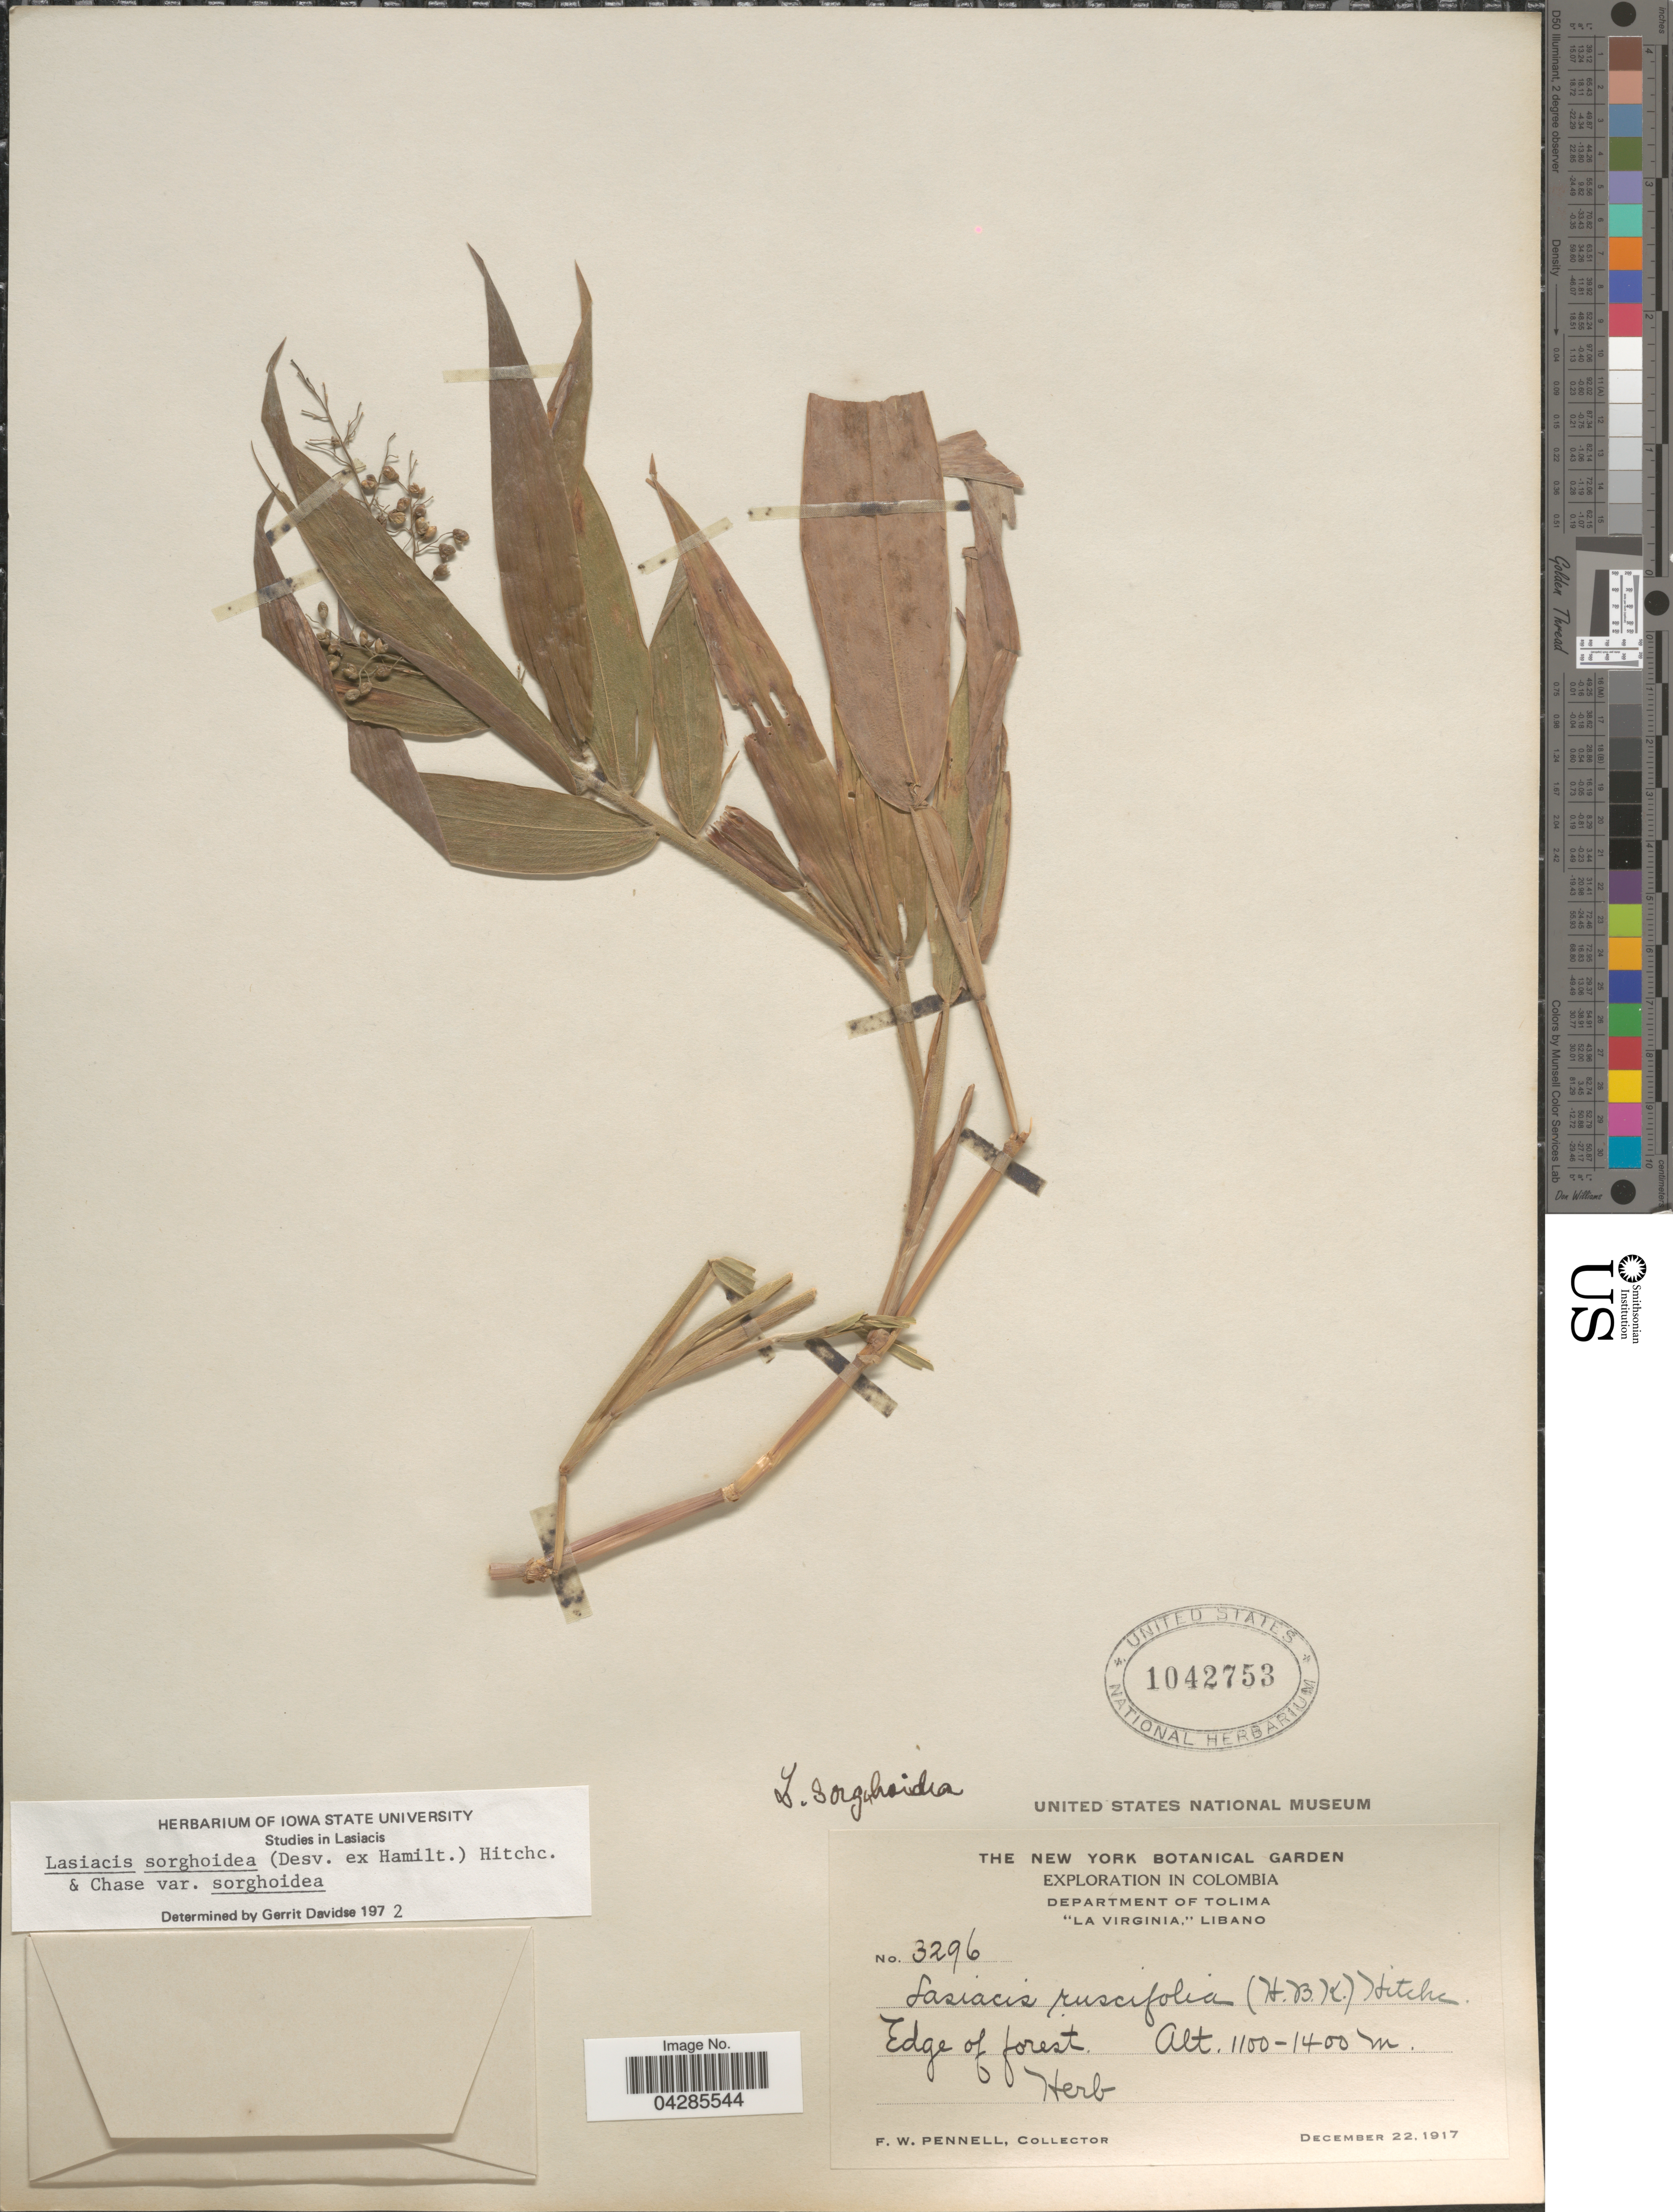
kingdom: Plantae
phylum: Tracheophyta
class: Liliopsida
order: Poales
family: Poaceae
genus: Lasiacis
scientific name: Lasiacis sorghoidea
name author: (Desv. ex Ham.) Hitchc. & Chase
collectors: F. W. Pennell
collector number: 3296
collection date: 1917-12-22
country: Colombia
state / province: Tolima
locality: Exploration in Colombia. Department of Tolima. "La Virginia," Libano.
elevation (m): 1100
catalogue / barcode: US 1042753